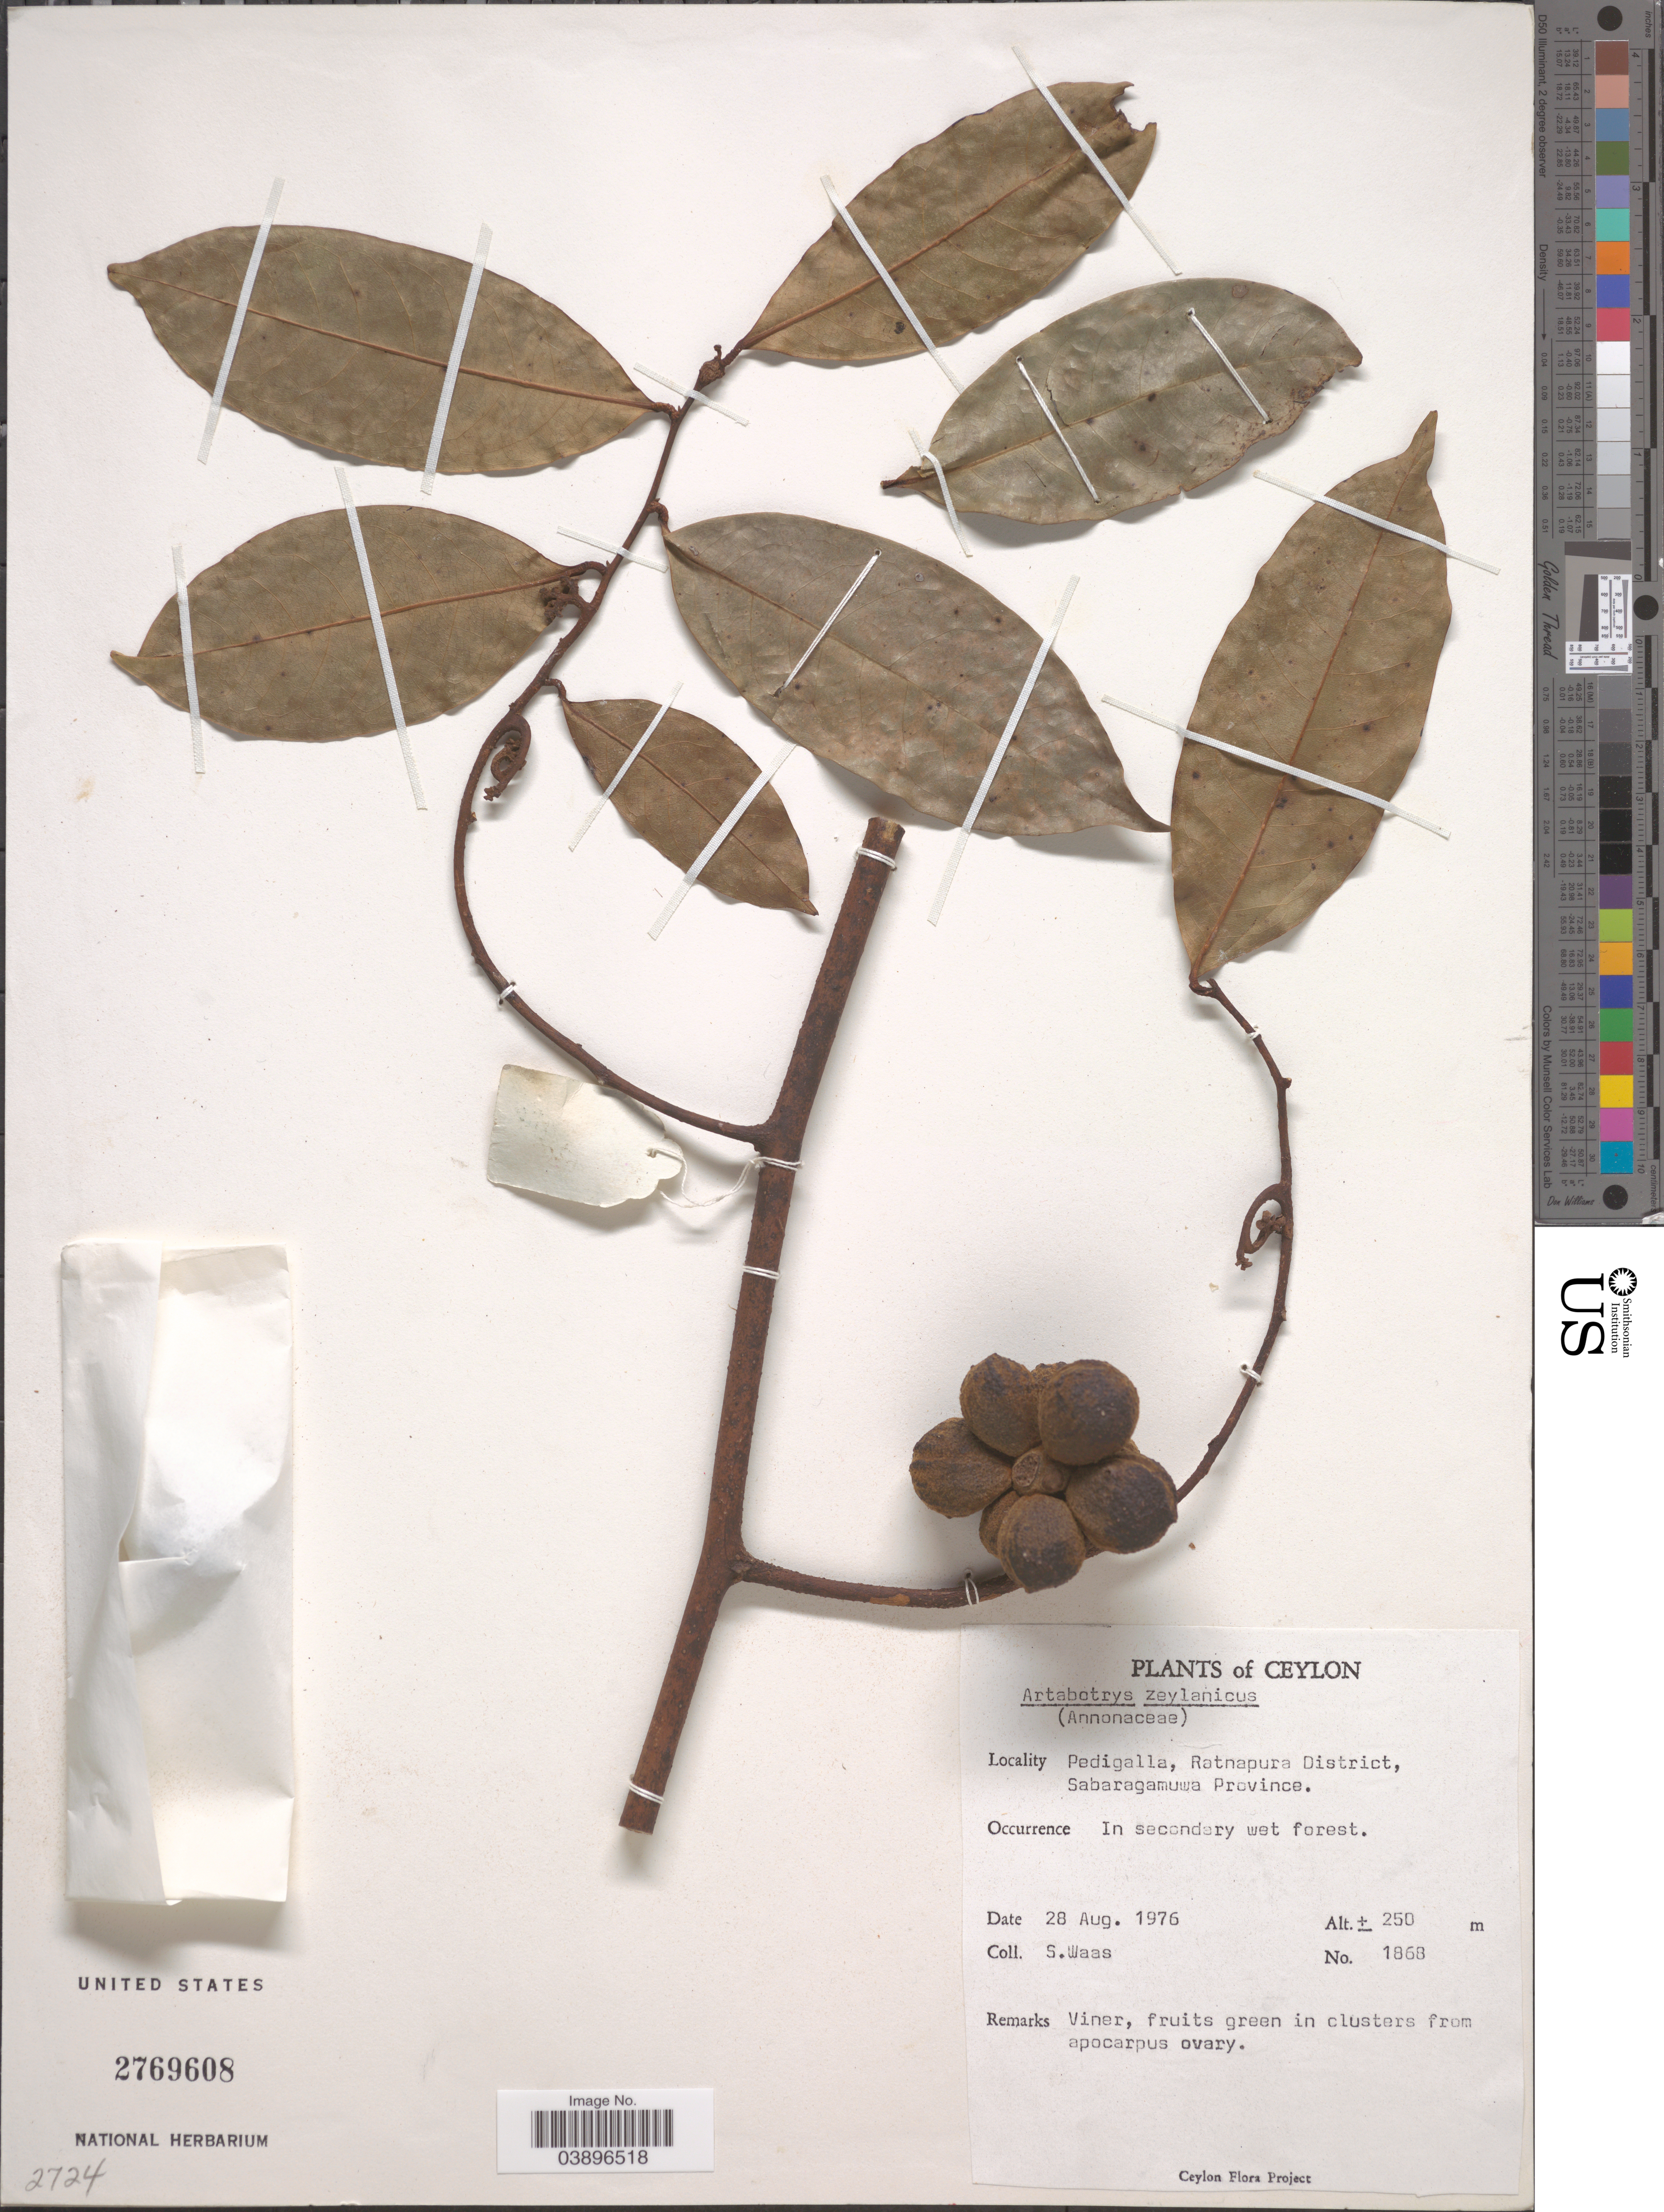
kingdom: Plantae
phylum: Tracheophyta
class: Magnoliopsida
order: Magnoliales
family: Annonaceae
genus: Artabotrys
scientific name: Artabotrys zeylanicus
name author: Hook. f. & Thomson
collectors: S. Waas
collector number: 1868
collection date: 1976-08-28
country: Sri Lanka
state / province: Sabaragamuwa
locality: Ceylon. Pedigalla, Ratnapura District.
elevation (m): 250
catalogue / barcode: US 2769608